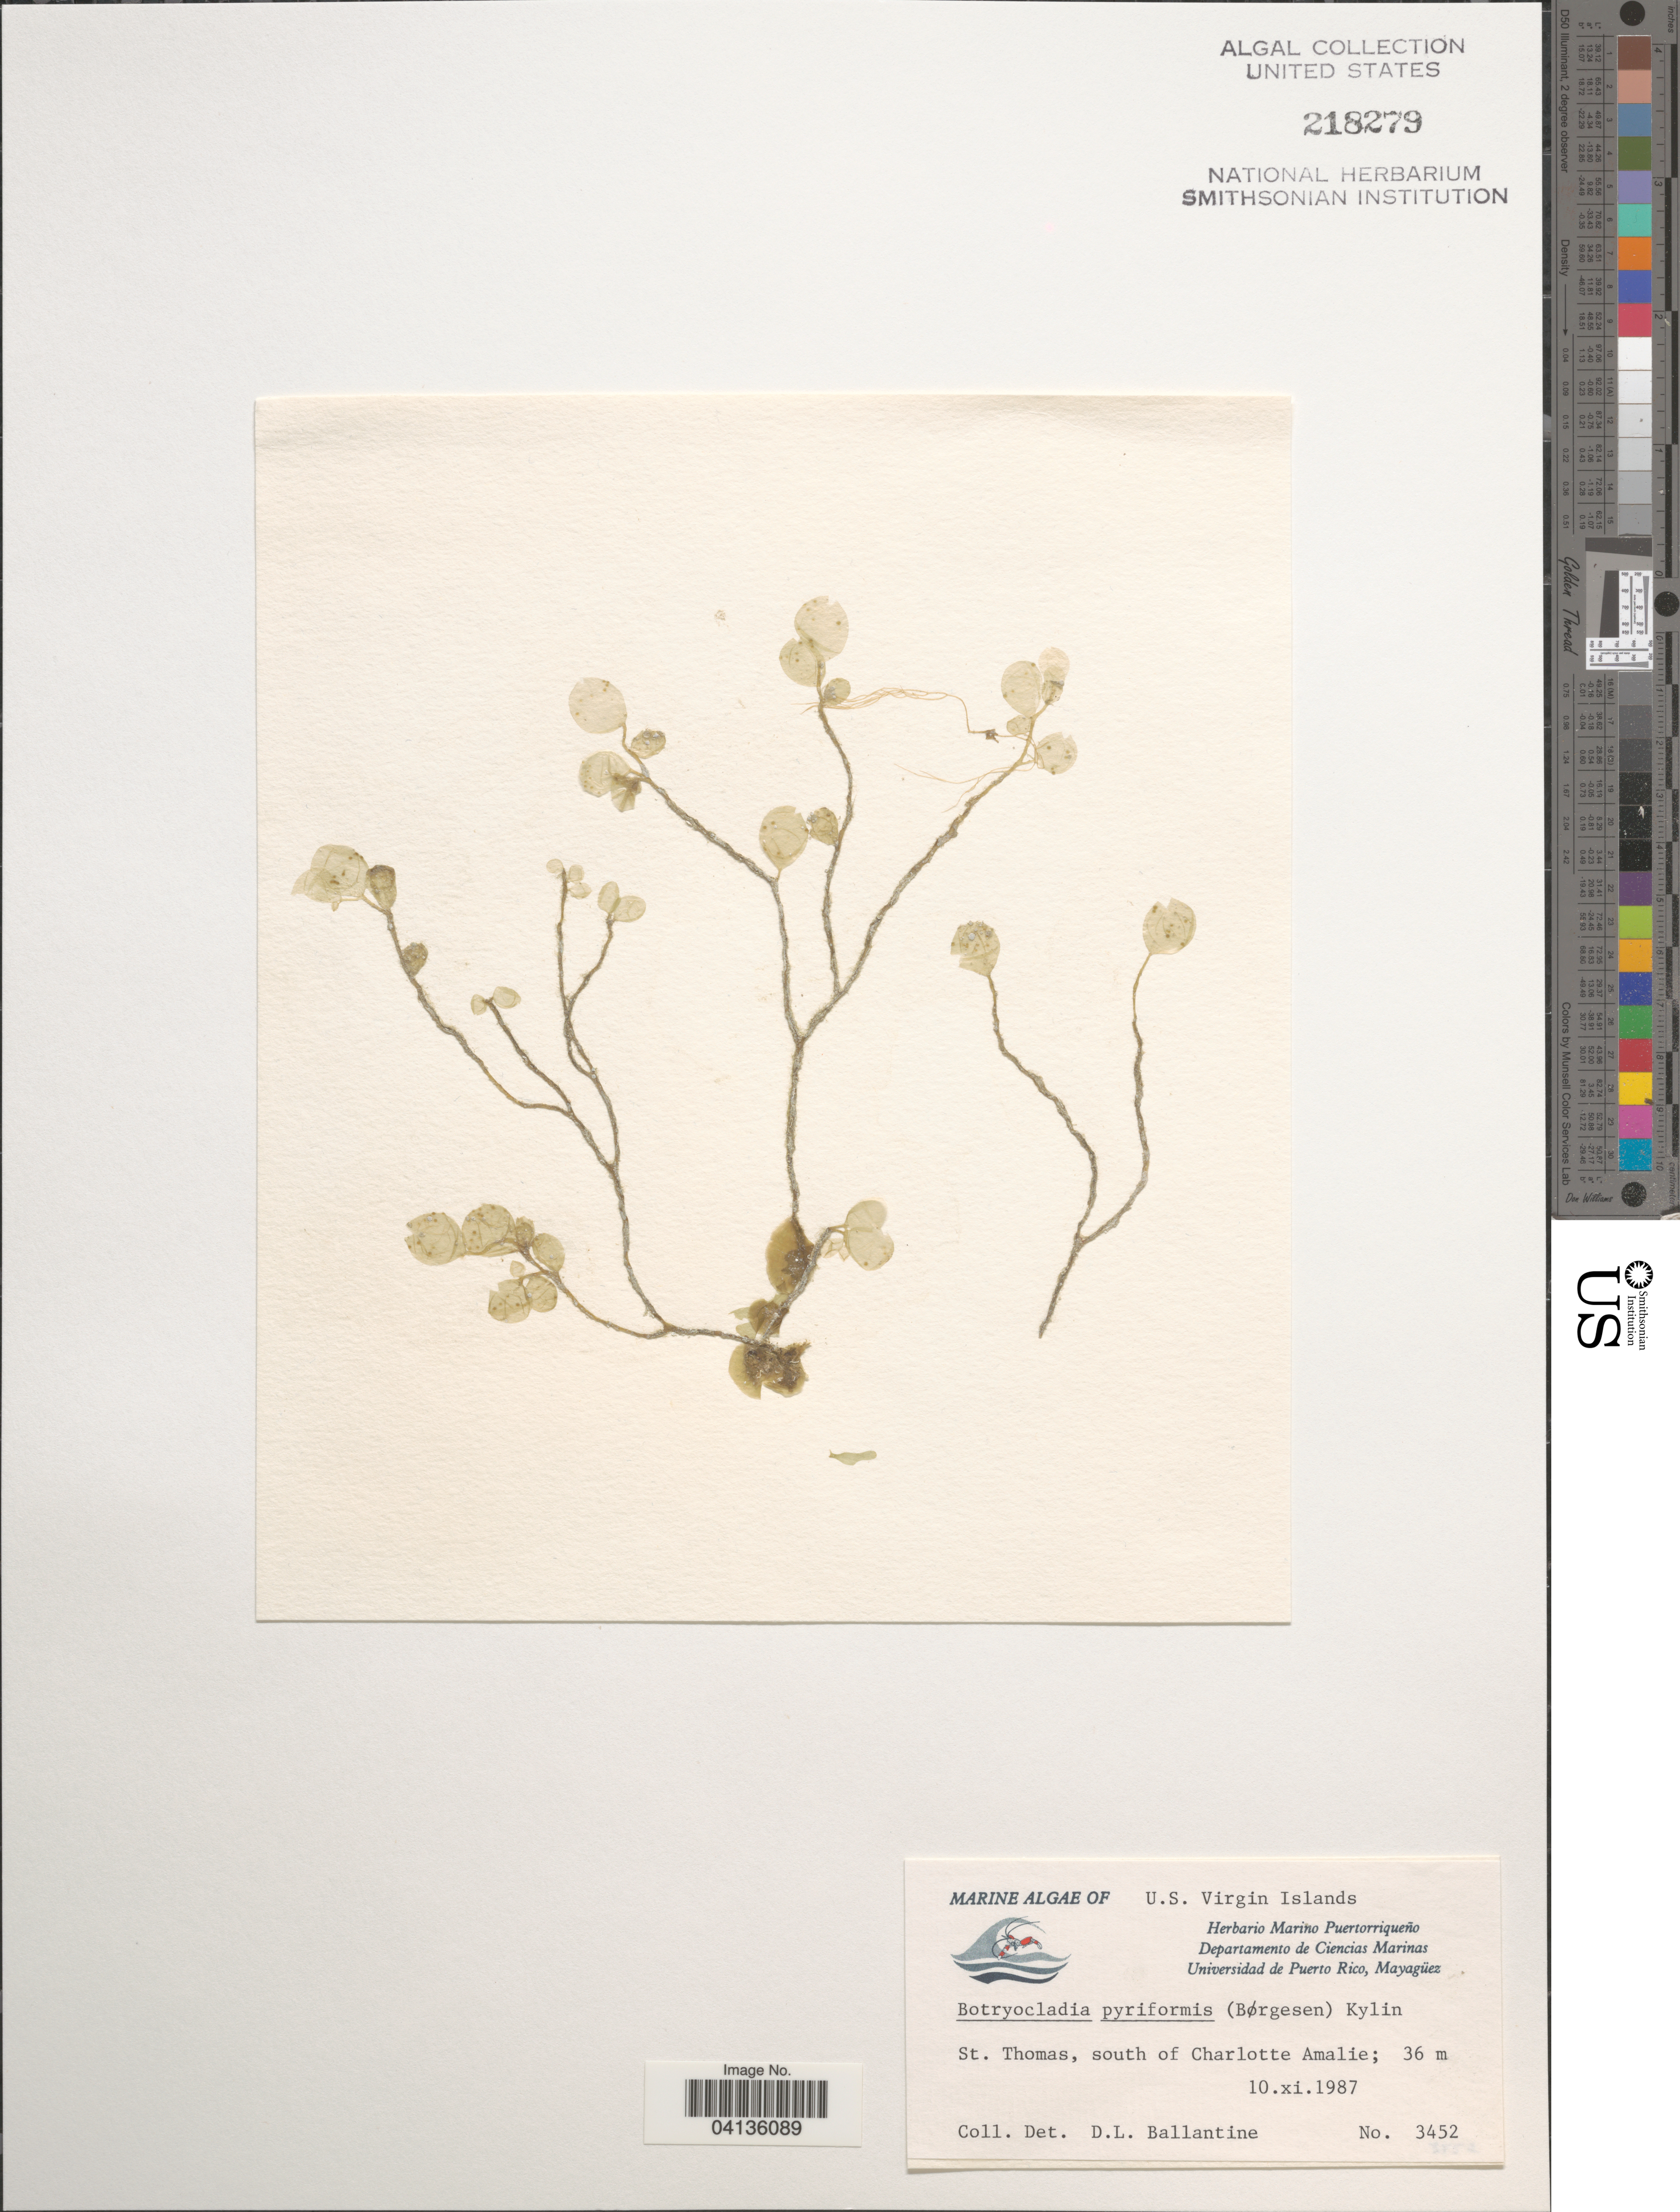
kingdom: Plantae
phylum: Rhodophyta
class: Florideophyceae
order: Rhodymeniales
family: Rhodymeniaceae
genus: Botryocladia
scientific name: Botryocladia sp.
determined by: Ballantine, D. L.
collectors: D.L. Ballantine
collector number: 3452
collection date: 1987-11-10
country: U.S. Virgin Islands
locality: St. Thomas, south of Charlotte Amalie.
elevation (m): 36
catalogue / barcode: US 218279